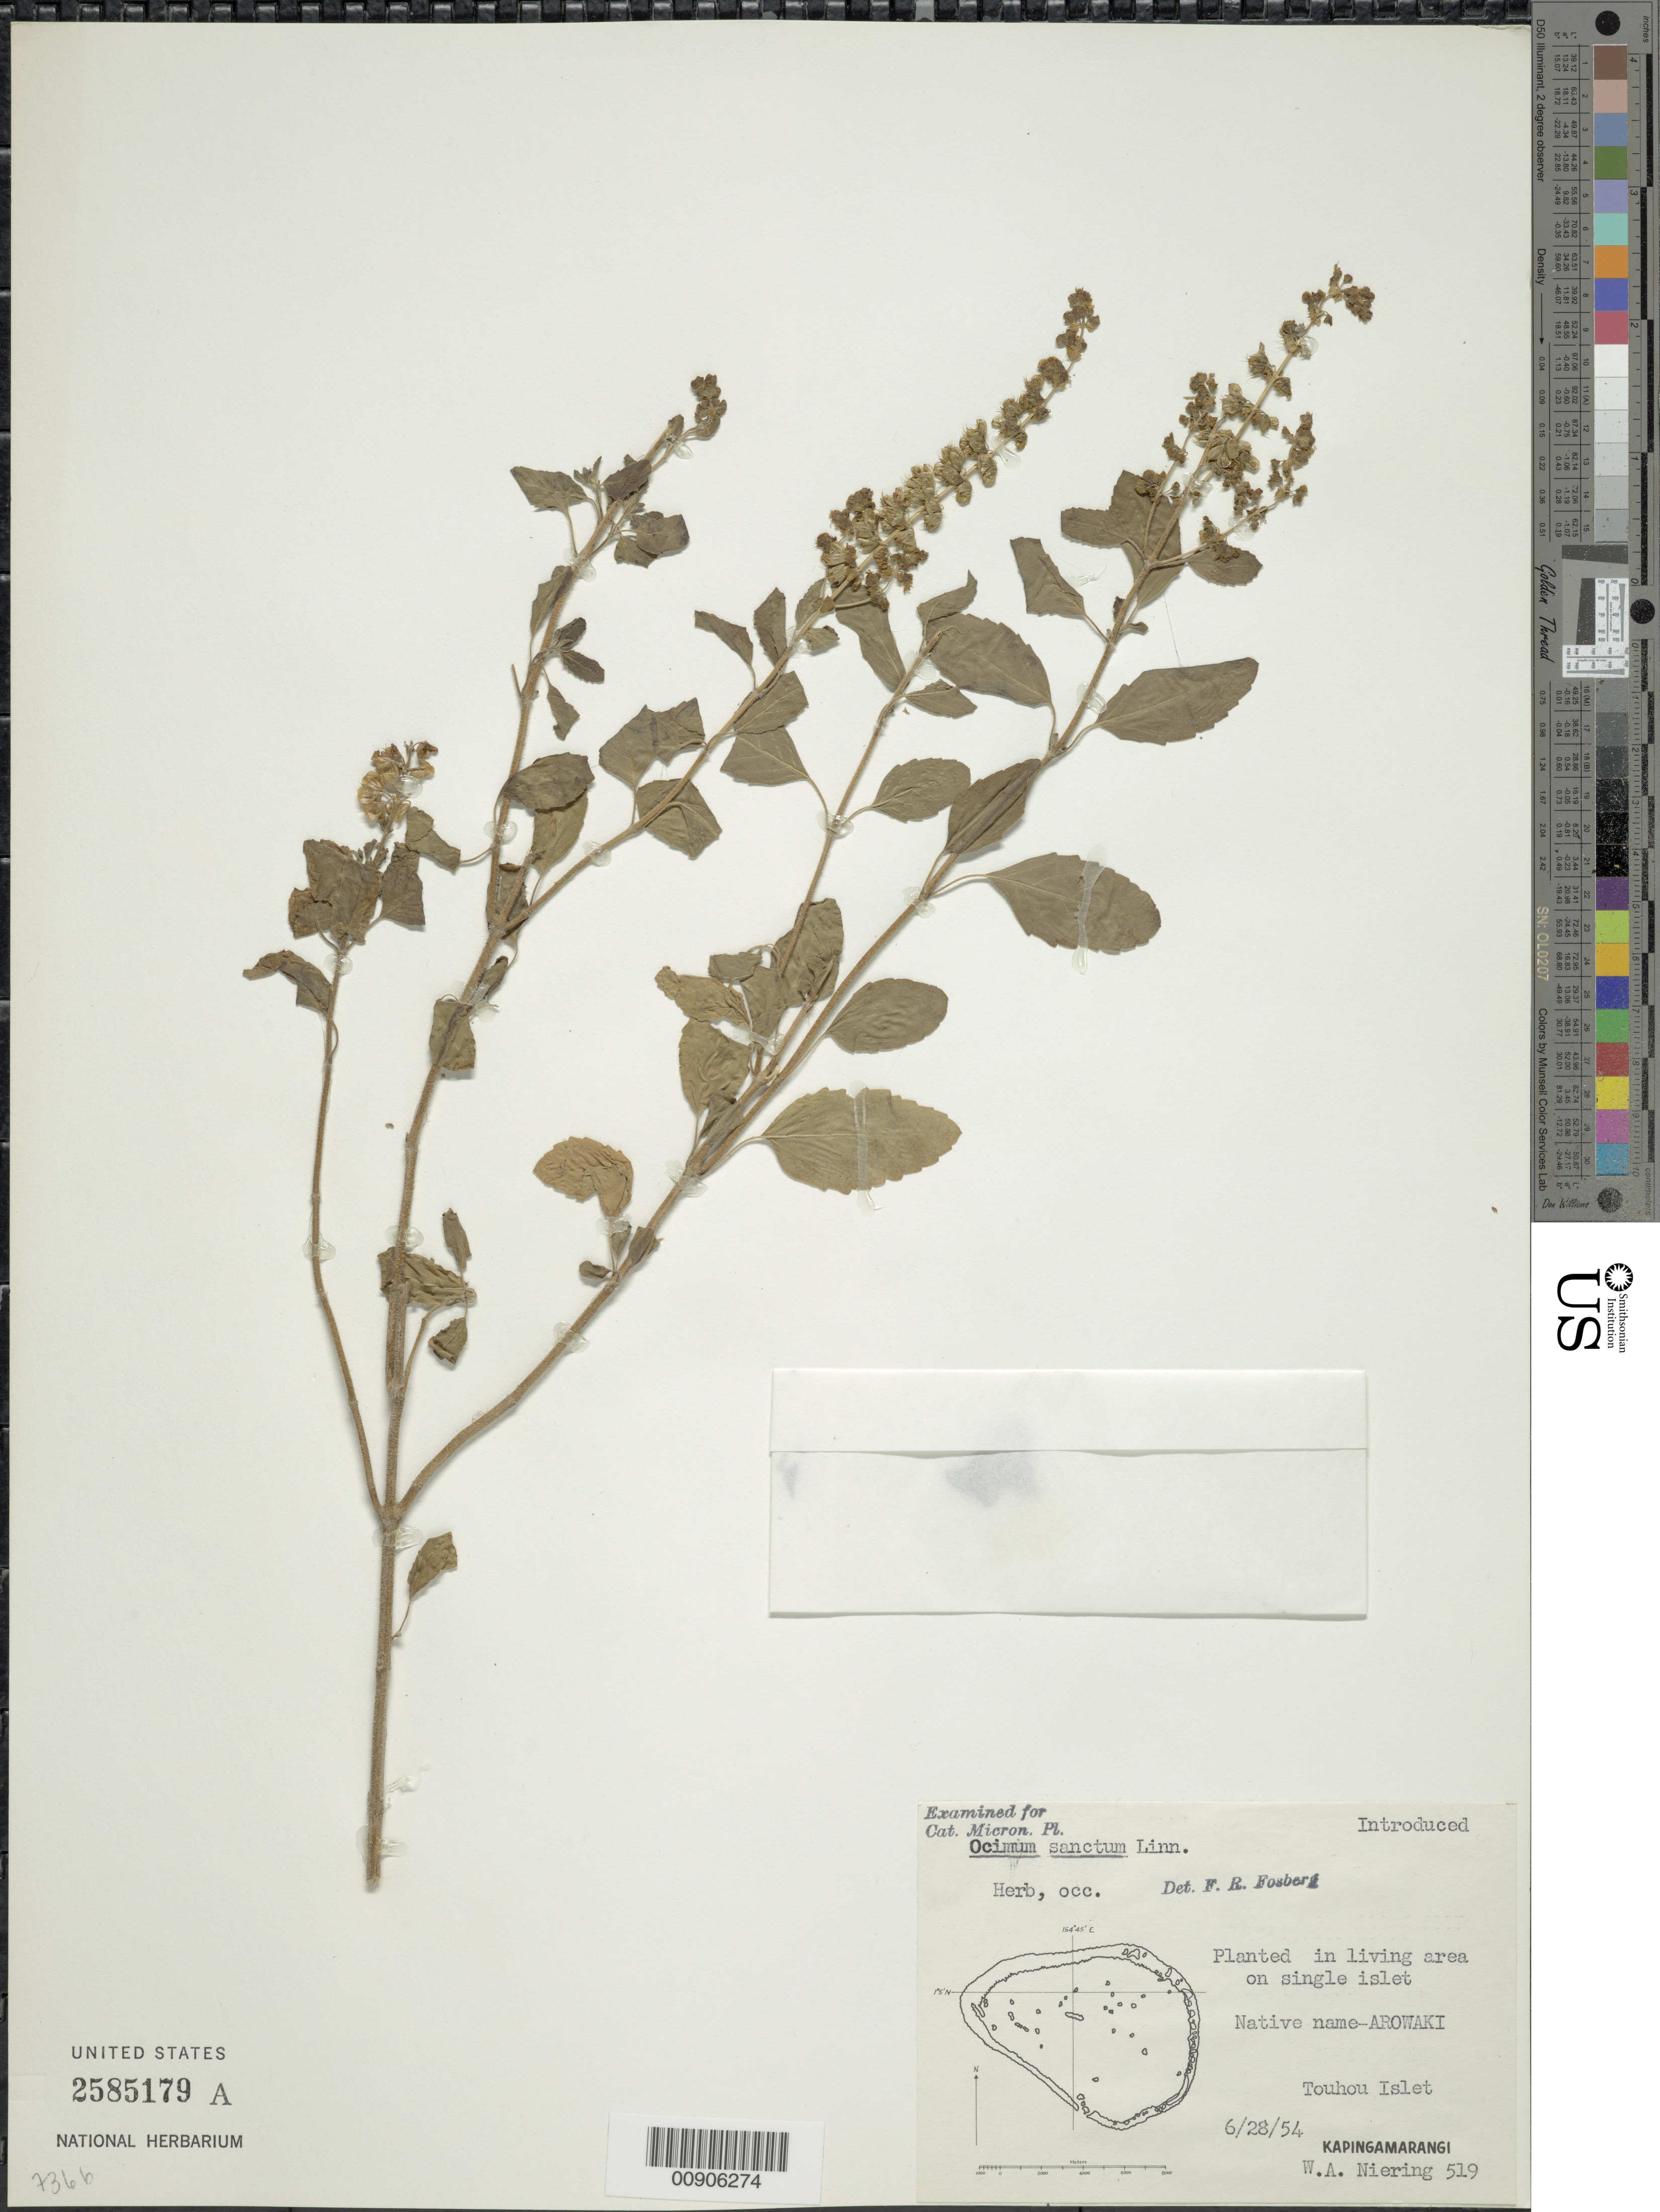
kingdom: Plantae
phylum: Tracheophyta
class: Magnoliopsida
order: Lamiales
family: Lamiaceae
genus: Ocimum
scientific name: Ocimum tenuiflorum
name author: L.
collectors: W. Niering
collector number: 519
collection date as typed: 28 Jun 1954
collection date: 1954-06-28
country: Micronesia, Federated States of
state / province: Pohnpei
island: Kapingamarangi Atoll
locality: Touhou Islet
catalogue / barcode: US 2585179